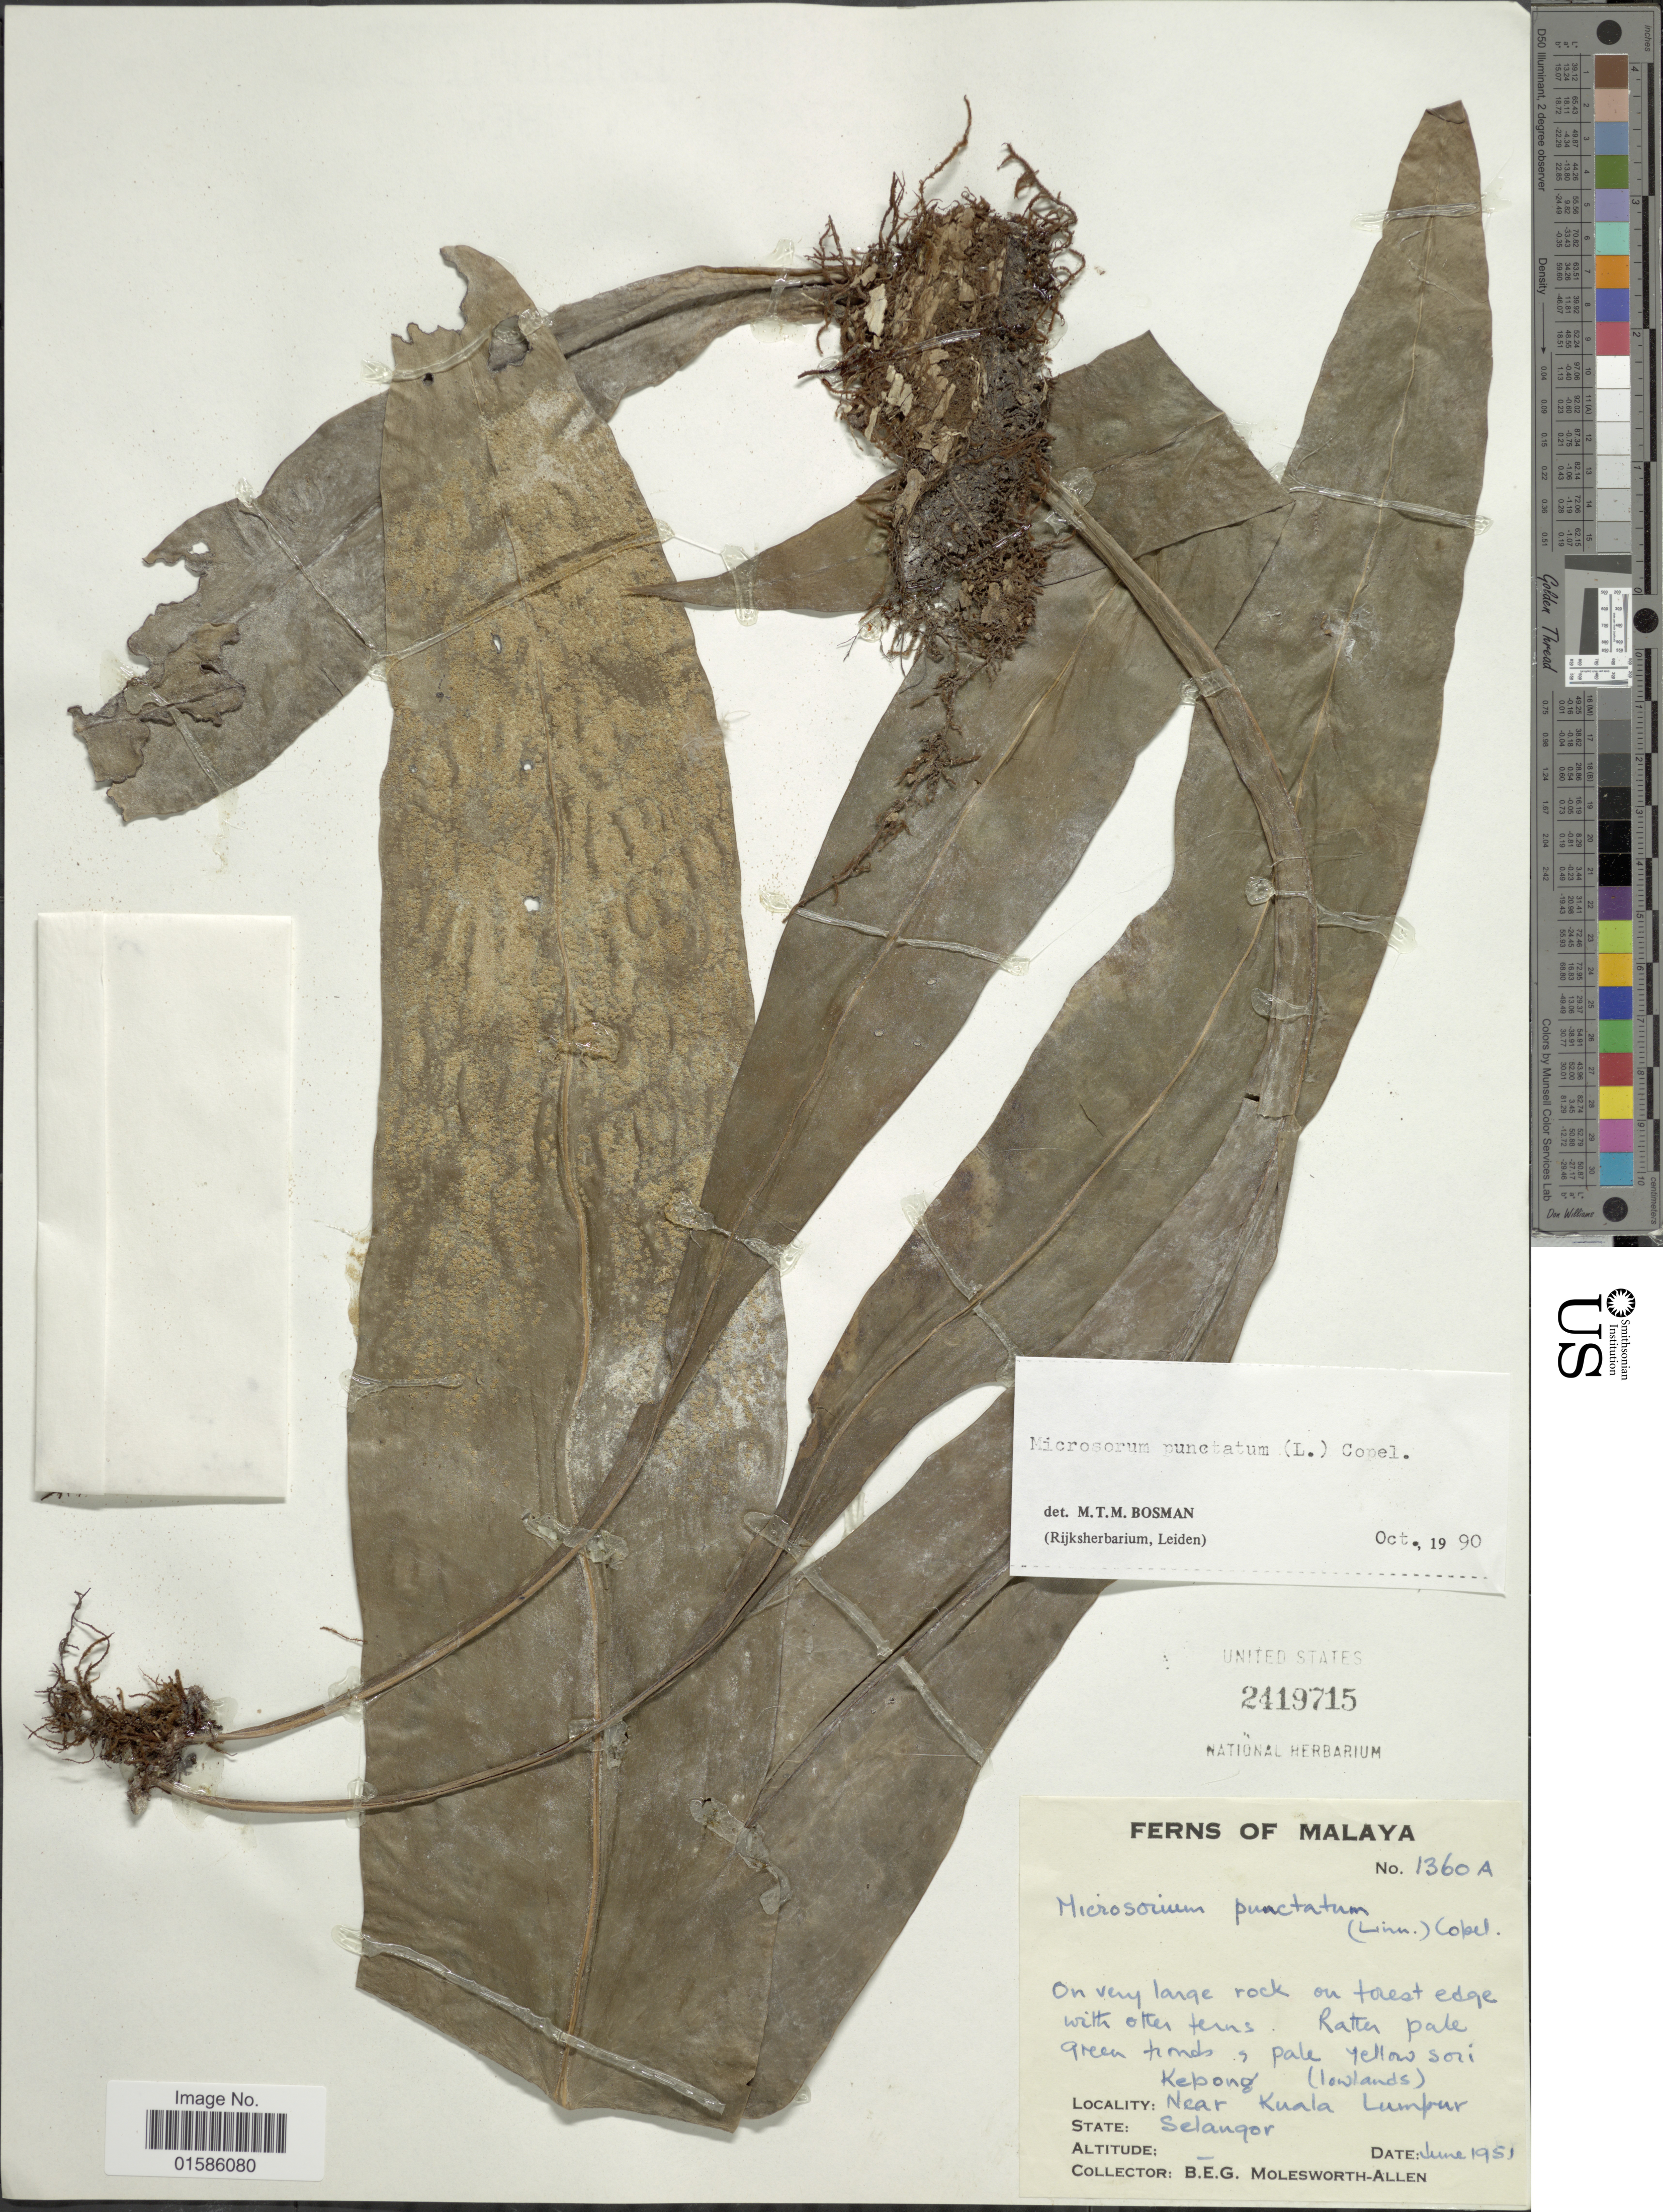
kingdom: Plantae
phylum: Tracheophyta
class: Polypodiopsida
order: Polypodiales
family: Polypodiaceae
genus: Microsorum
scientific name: Microsorum punctatum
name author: (L.) Copel.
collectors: B. E. G. Molesworth-Allen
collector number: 1360A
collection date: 1951-06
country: Malaysia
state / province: Selangor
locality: Kepong, Near Kuala Lumpur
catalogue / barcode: US 2419715